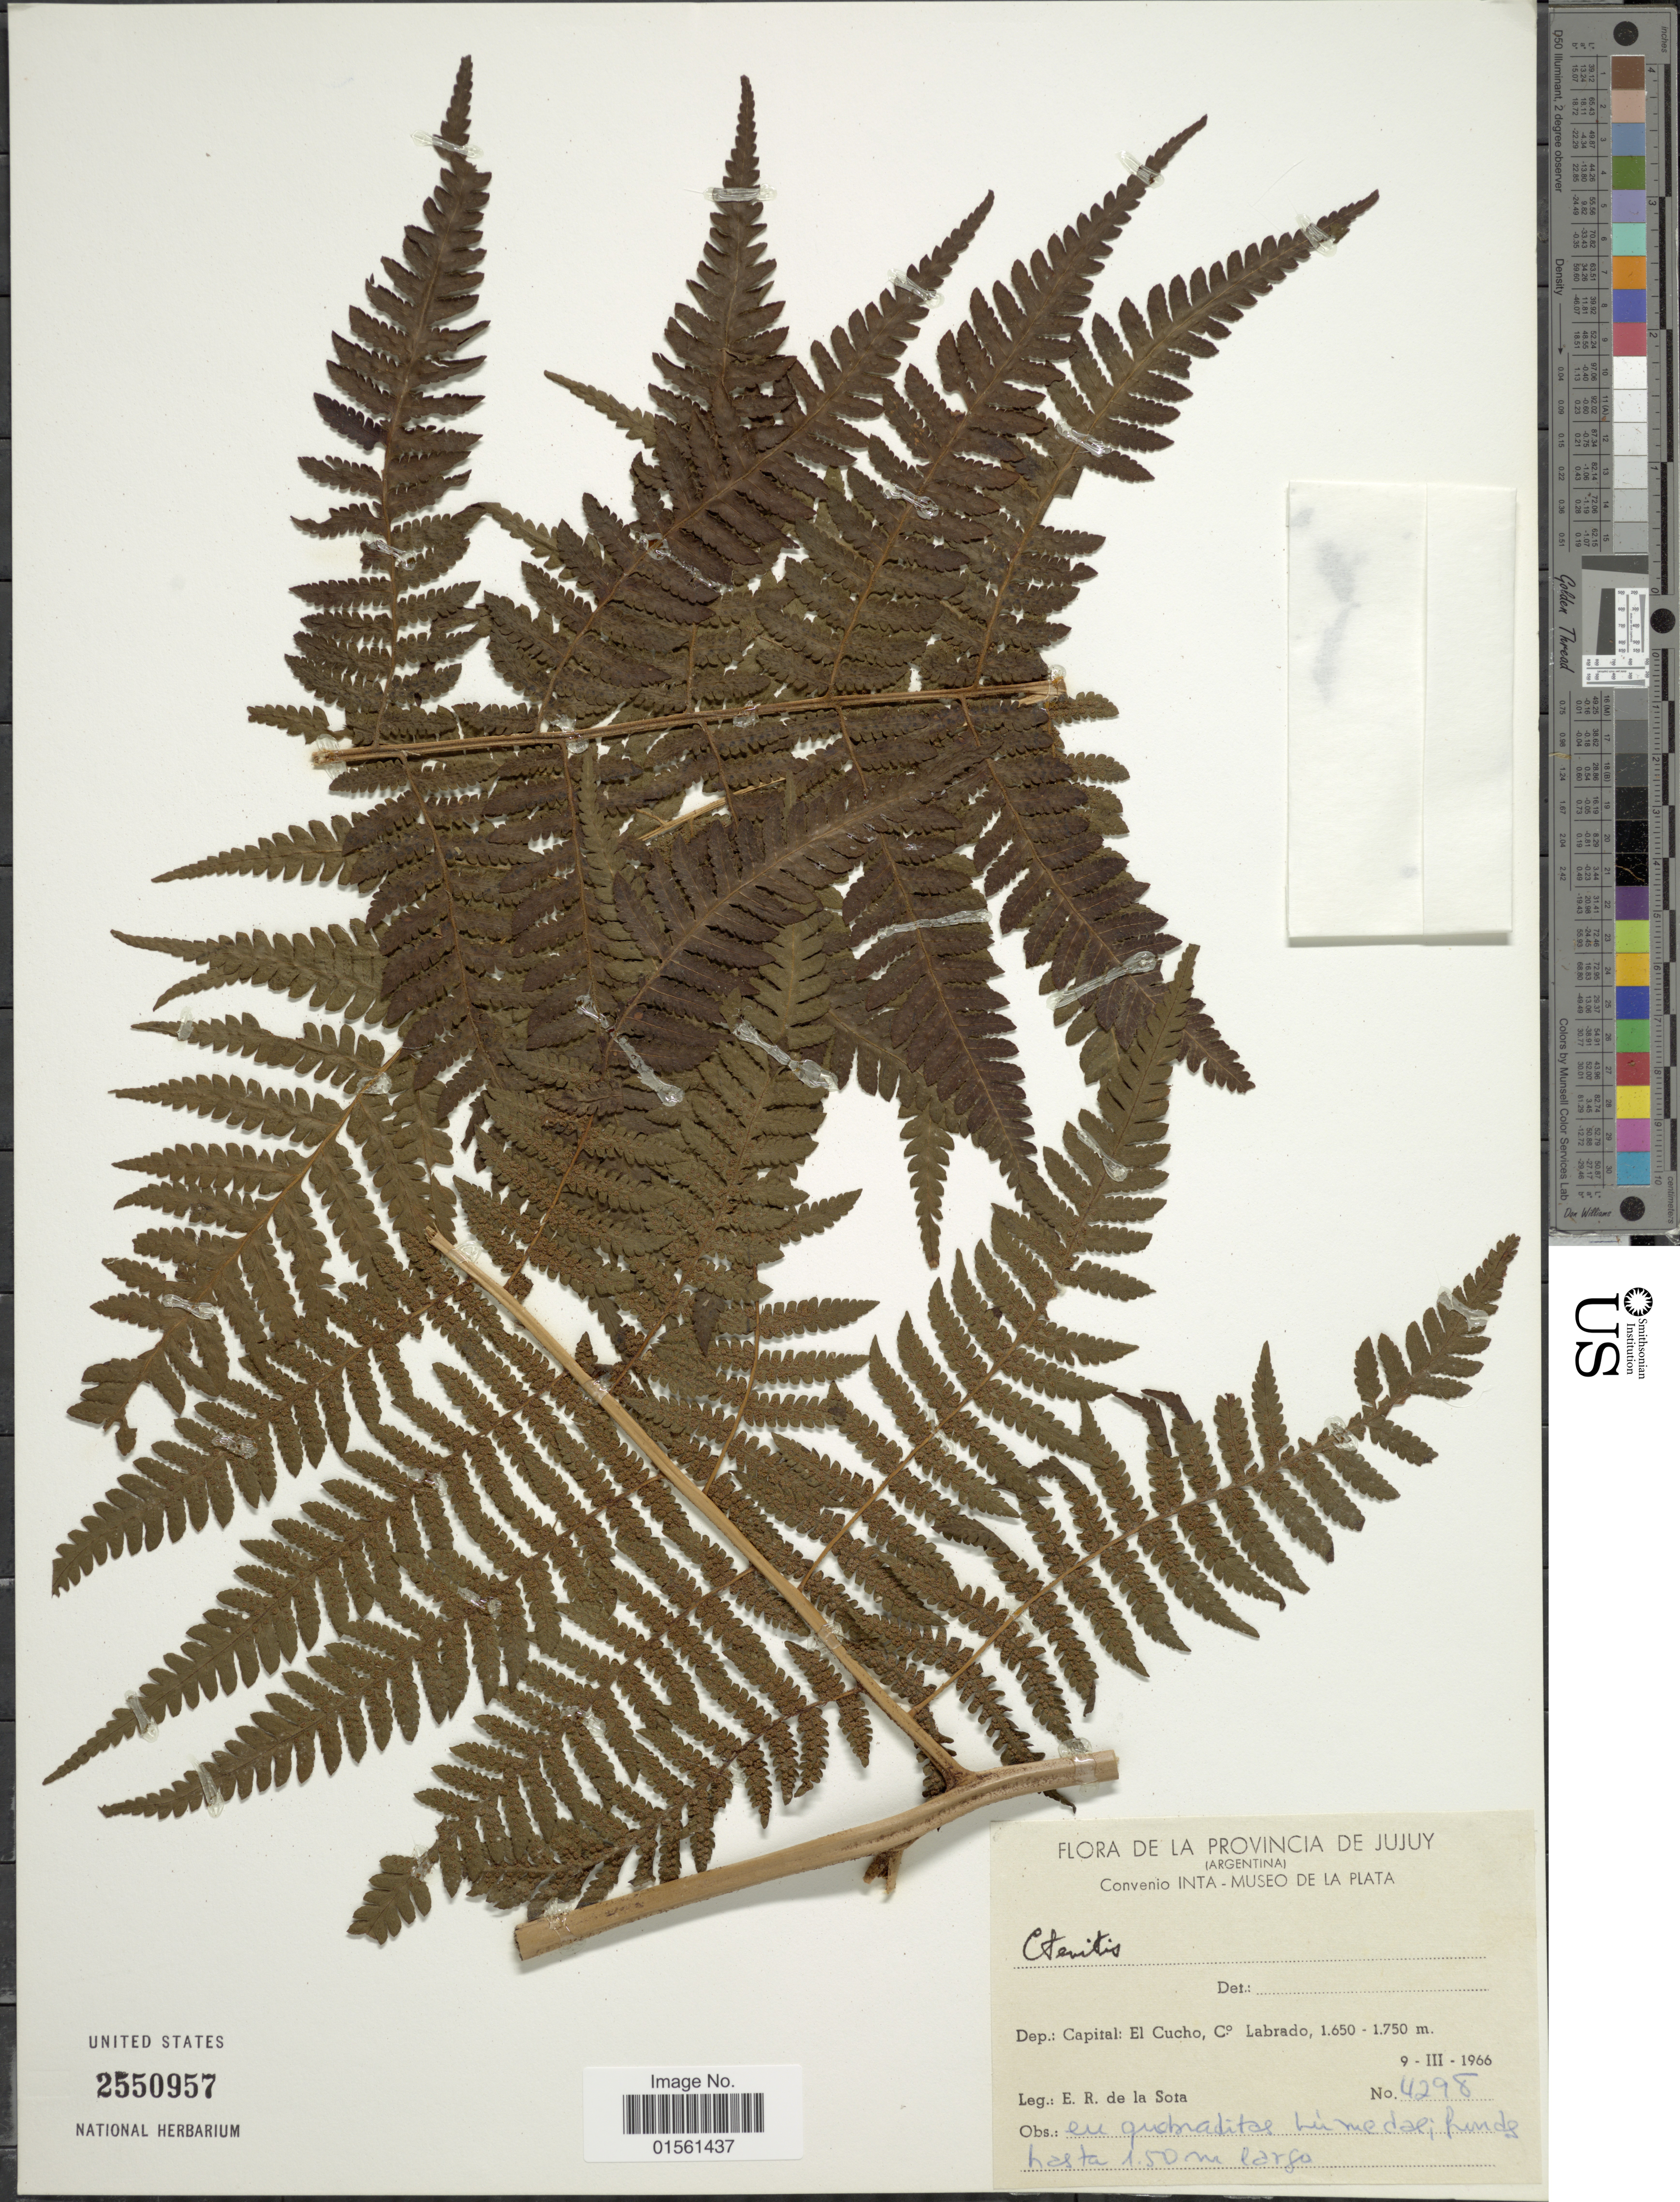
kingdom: Plantae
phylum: Tracheophyta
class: Polypodiopsida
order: Polypodiales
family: Dryopteridaceae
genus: Megalastrum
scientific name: Megalastrum sp.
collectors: E. R. de la Sota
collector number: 4298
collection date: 1966-03-09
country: Argentina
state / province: Jujuy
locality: Provincia de Jujuy, ( Argentina) , Dep.: Capital, El Cucho, C.° Labrado.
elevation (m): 1650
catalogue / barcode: US 2550957